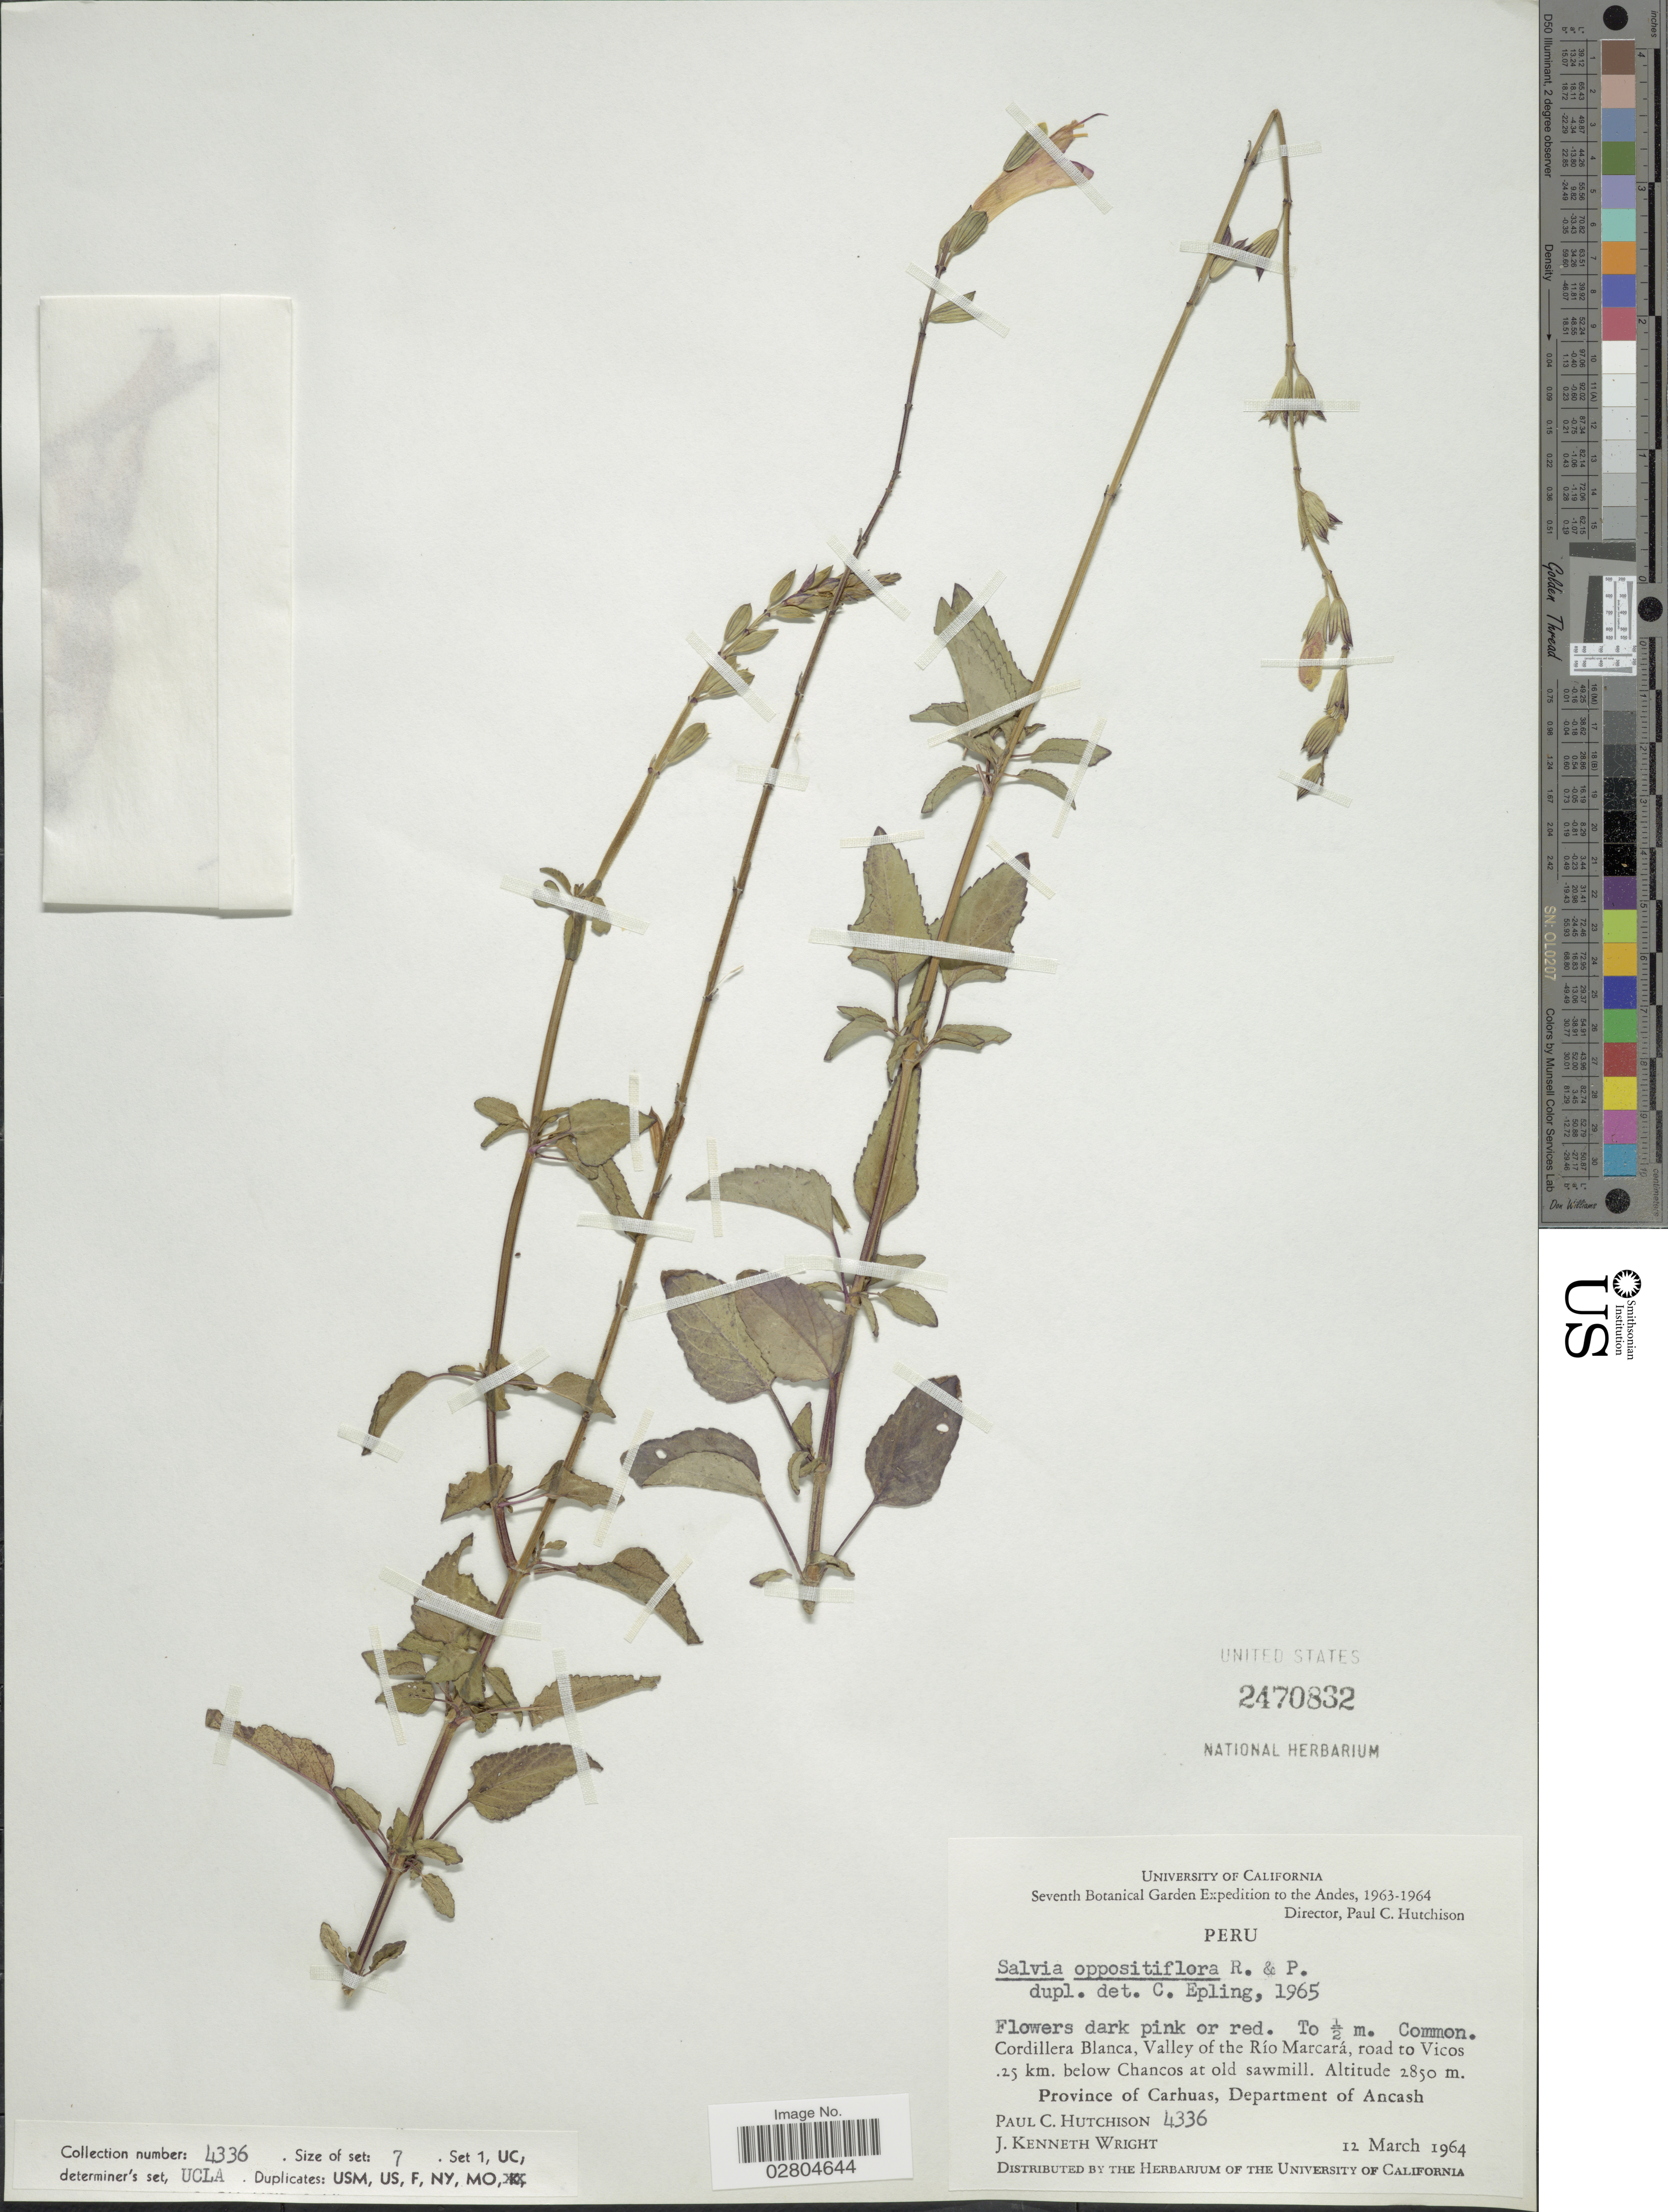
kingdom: Plantae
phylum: Tracheophyta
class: Magnoliopsida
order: Lamiales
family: Lamiaceae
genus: Salvia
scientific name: Salvia oppositiflora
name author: Ruiz & Pav.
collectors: P. C. Hutchison & J. K. Wright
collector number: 4336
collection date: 1964-03-12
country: Peru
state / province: Ancash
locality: Andes. Cordillera Blanca, Valley of the Río Marcará, road to Vicos.25 km. below Chancos at old sawmill. Province of Carhuas, Department of Ancash.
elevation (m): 2850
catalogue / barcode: US 2470832